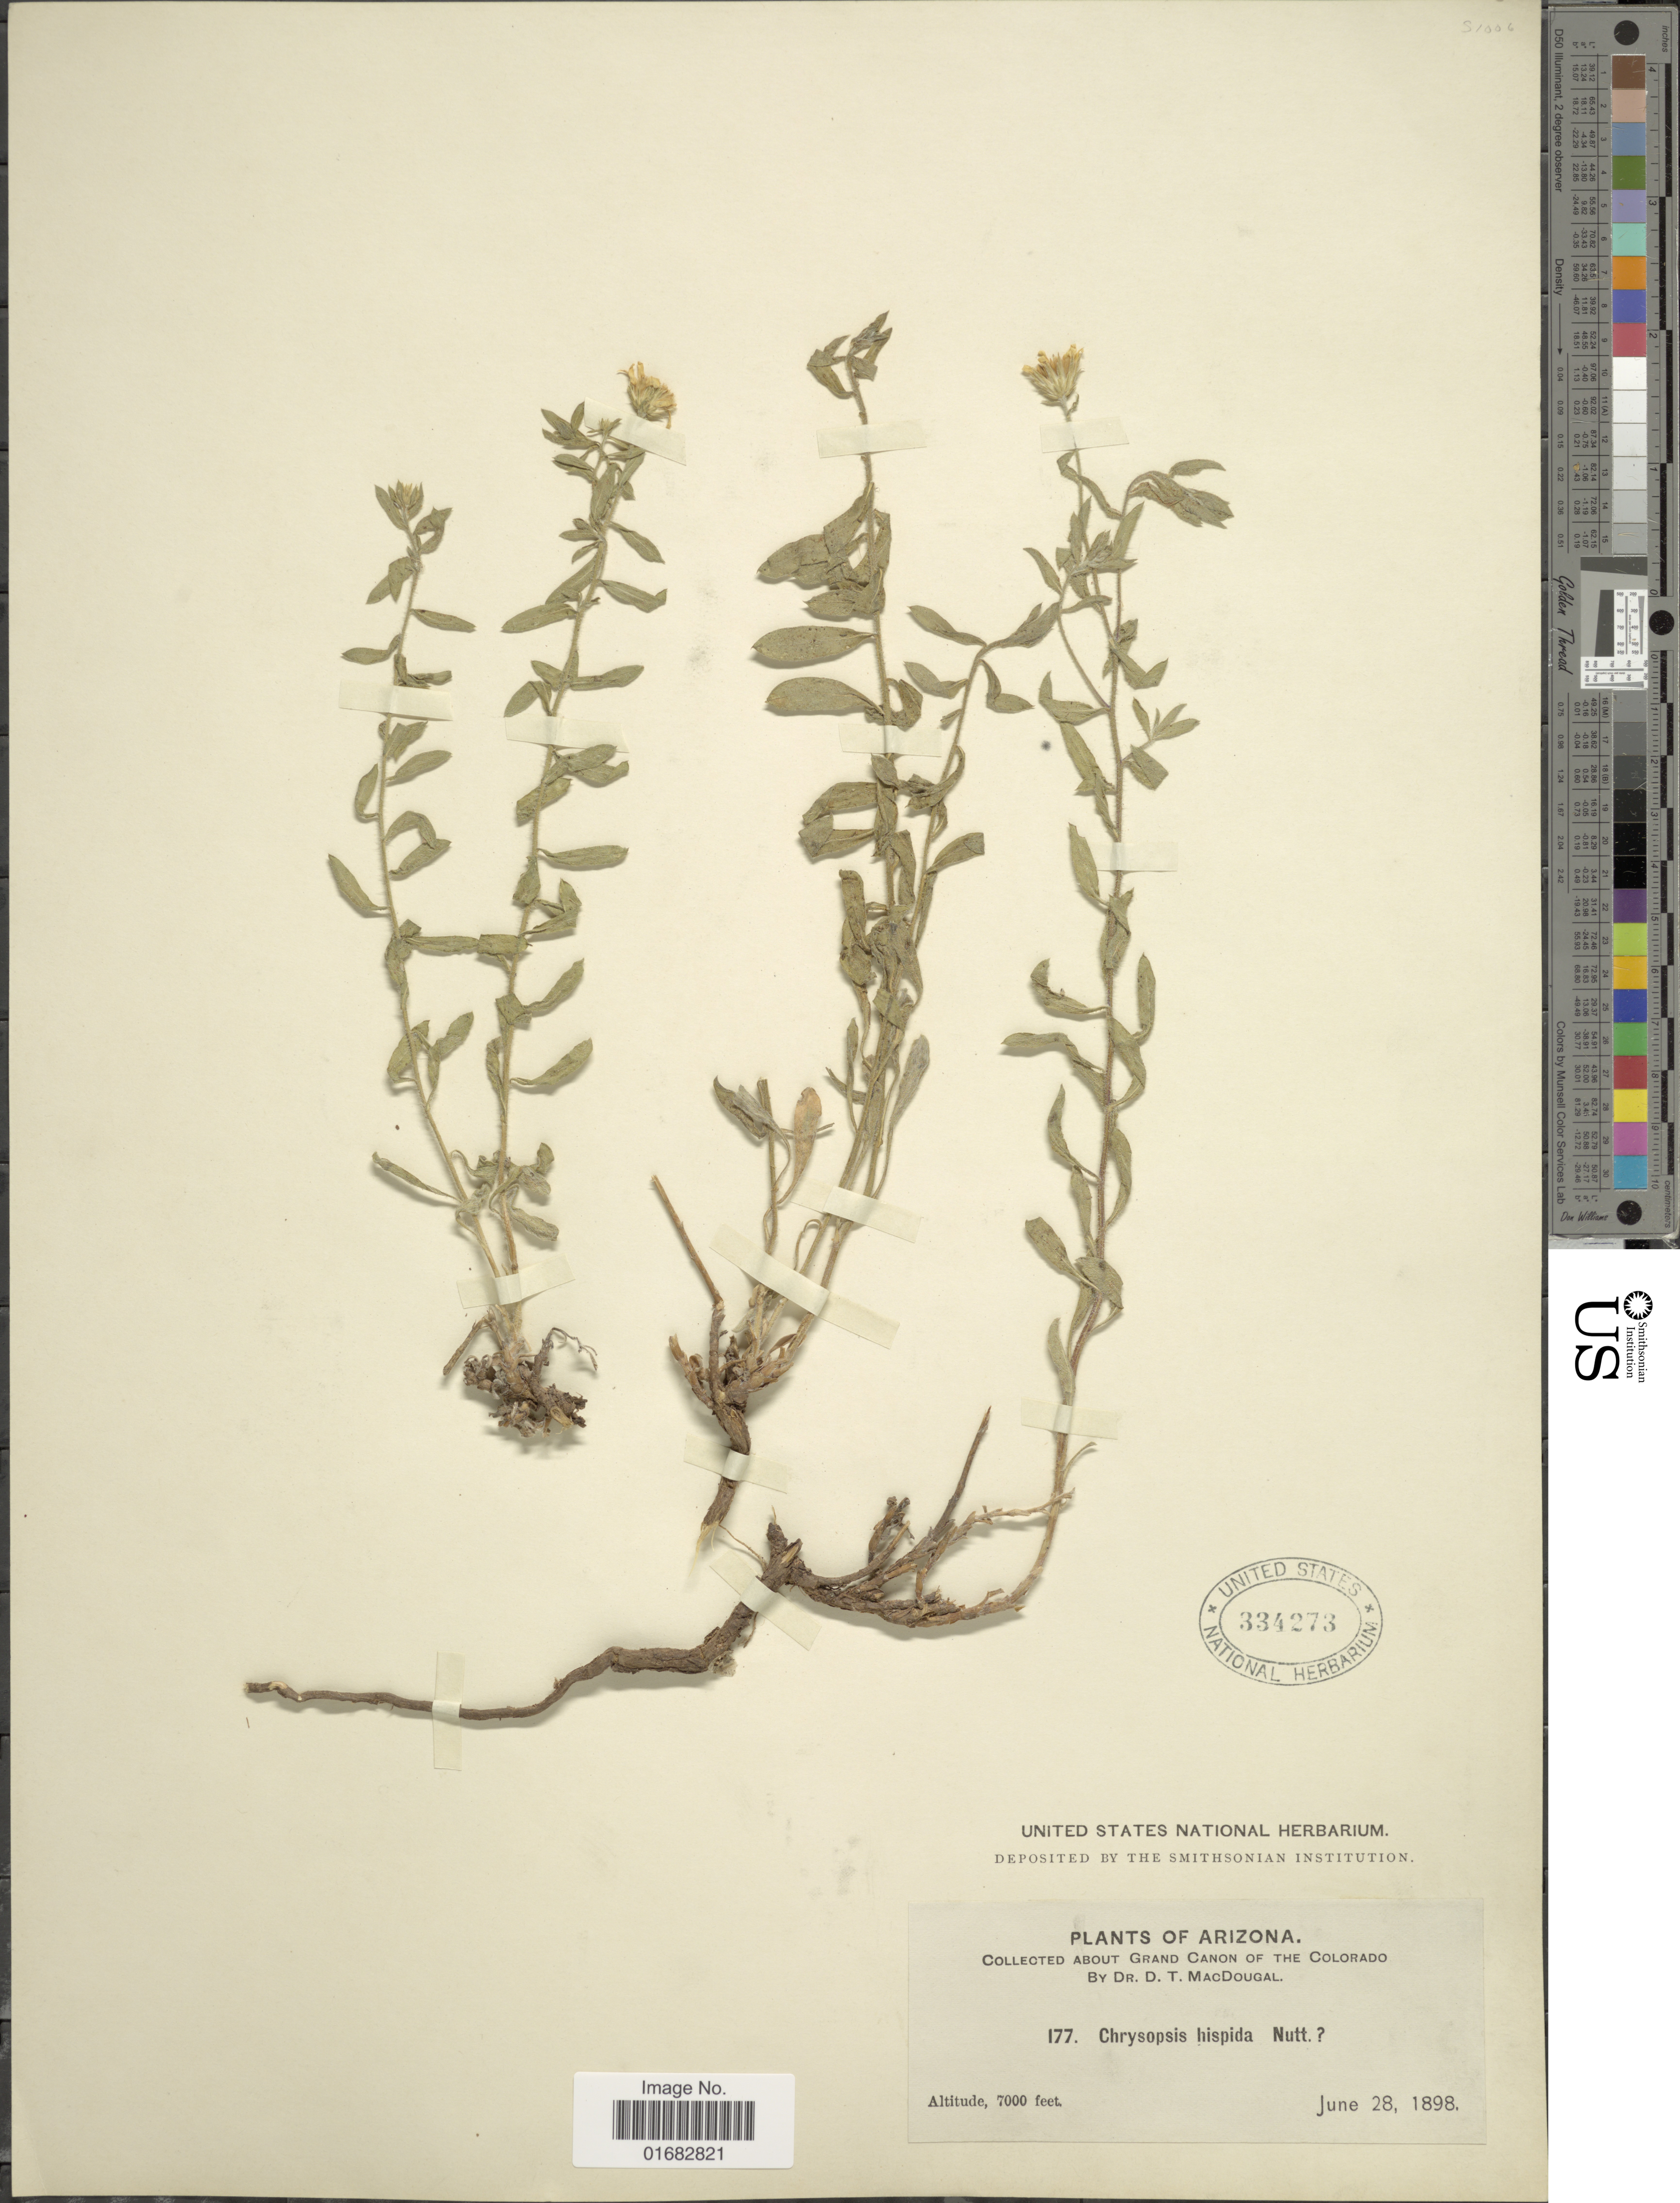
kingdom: Plantae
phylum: Tracheophyta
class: Magnoliopsida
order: Asterales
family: Asteraceae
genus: Heterotheca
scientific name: Heterotheca villosa var. hispida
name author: (Hook.) V.L. Harms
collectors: D. T. MacDougal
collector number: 177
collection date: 1898-06-28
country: United States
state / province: Arizona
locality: Grand Canon of the Colorado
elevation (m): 2134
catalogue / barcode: US 334273